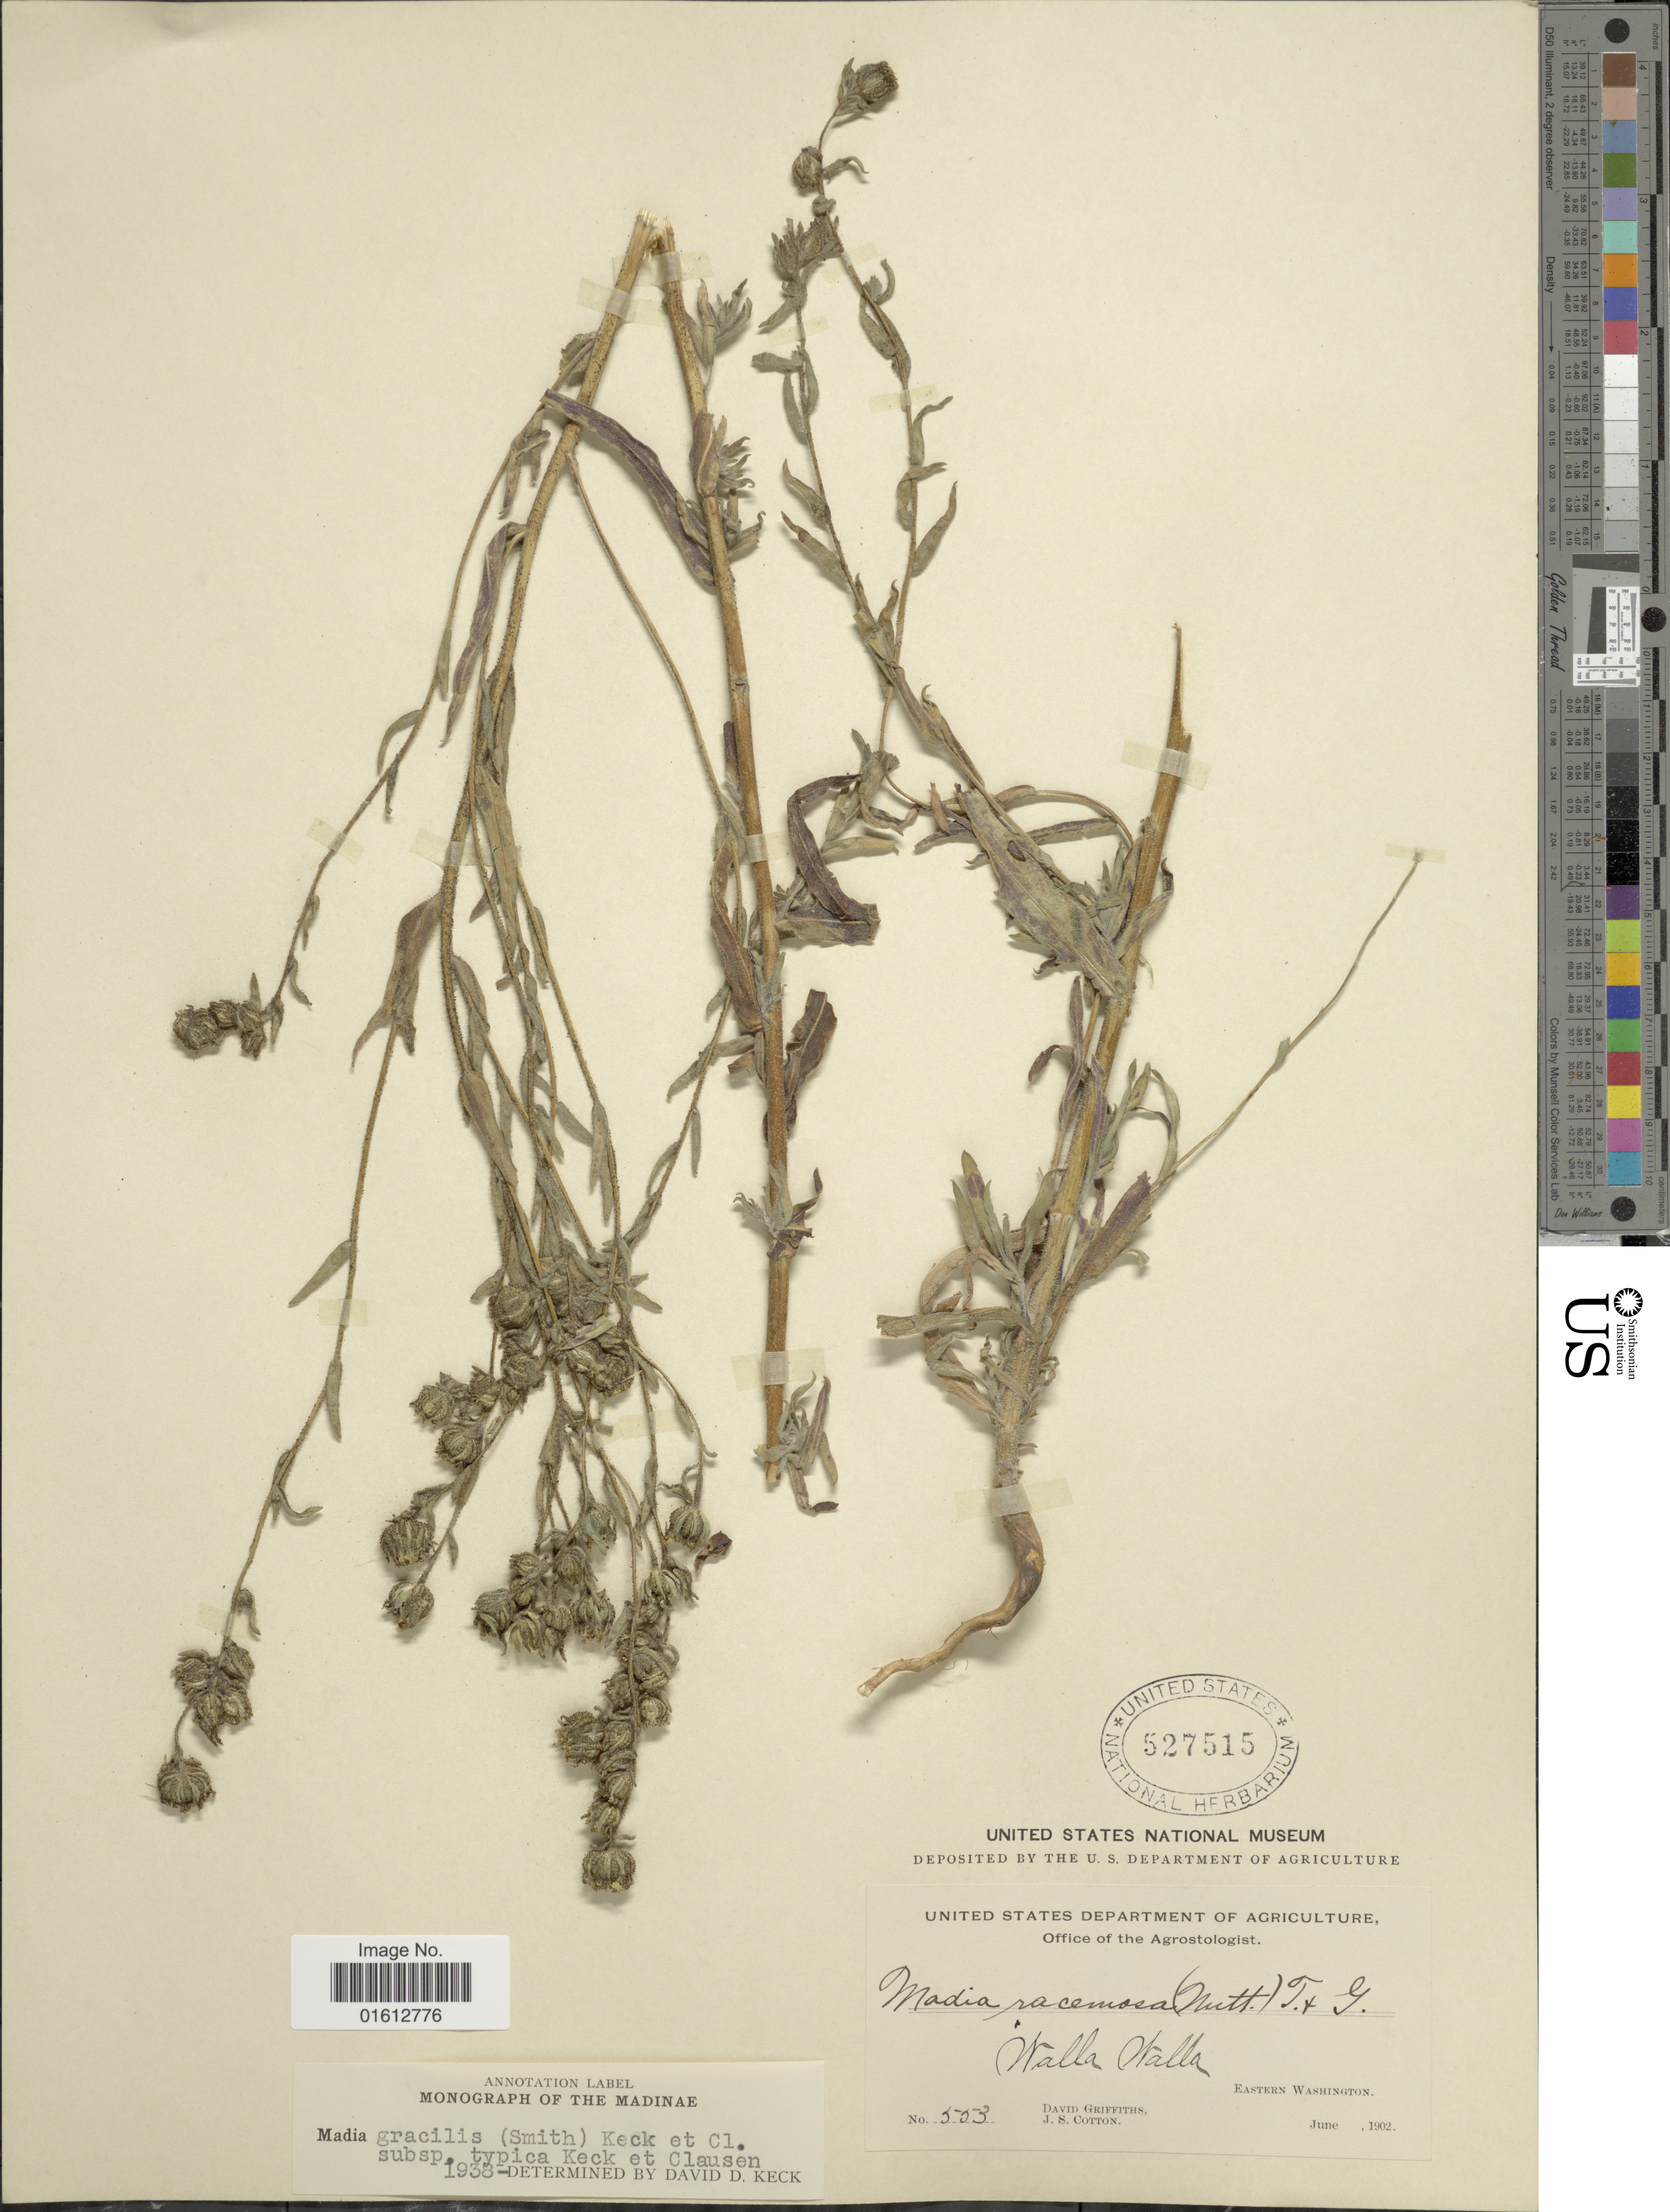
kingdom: Plantae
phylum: Tracheophyta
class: Magnoliopsida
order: Asterales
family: Asteraceae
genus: Madia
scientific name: Madia gracilis subsp. gracilis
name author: (Sm.) D.D. Keck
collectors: D. Griffiths & J. S. Cotton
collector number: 553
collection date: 1902-06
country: United States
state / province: Washington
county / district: Walla Walla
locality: Eastern Washington, Walla walla.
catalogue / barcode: US 527515